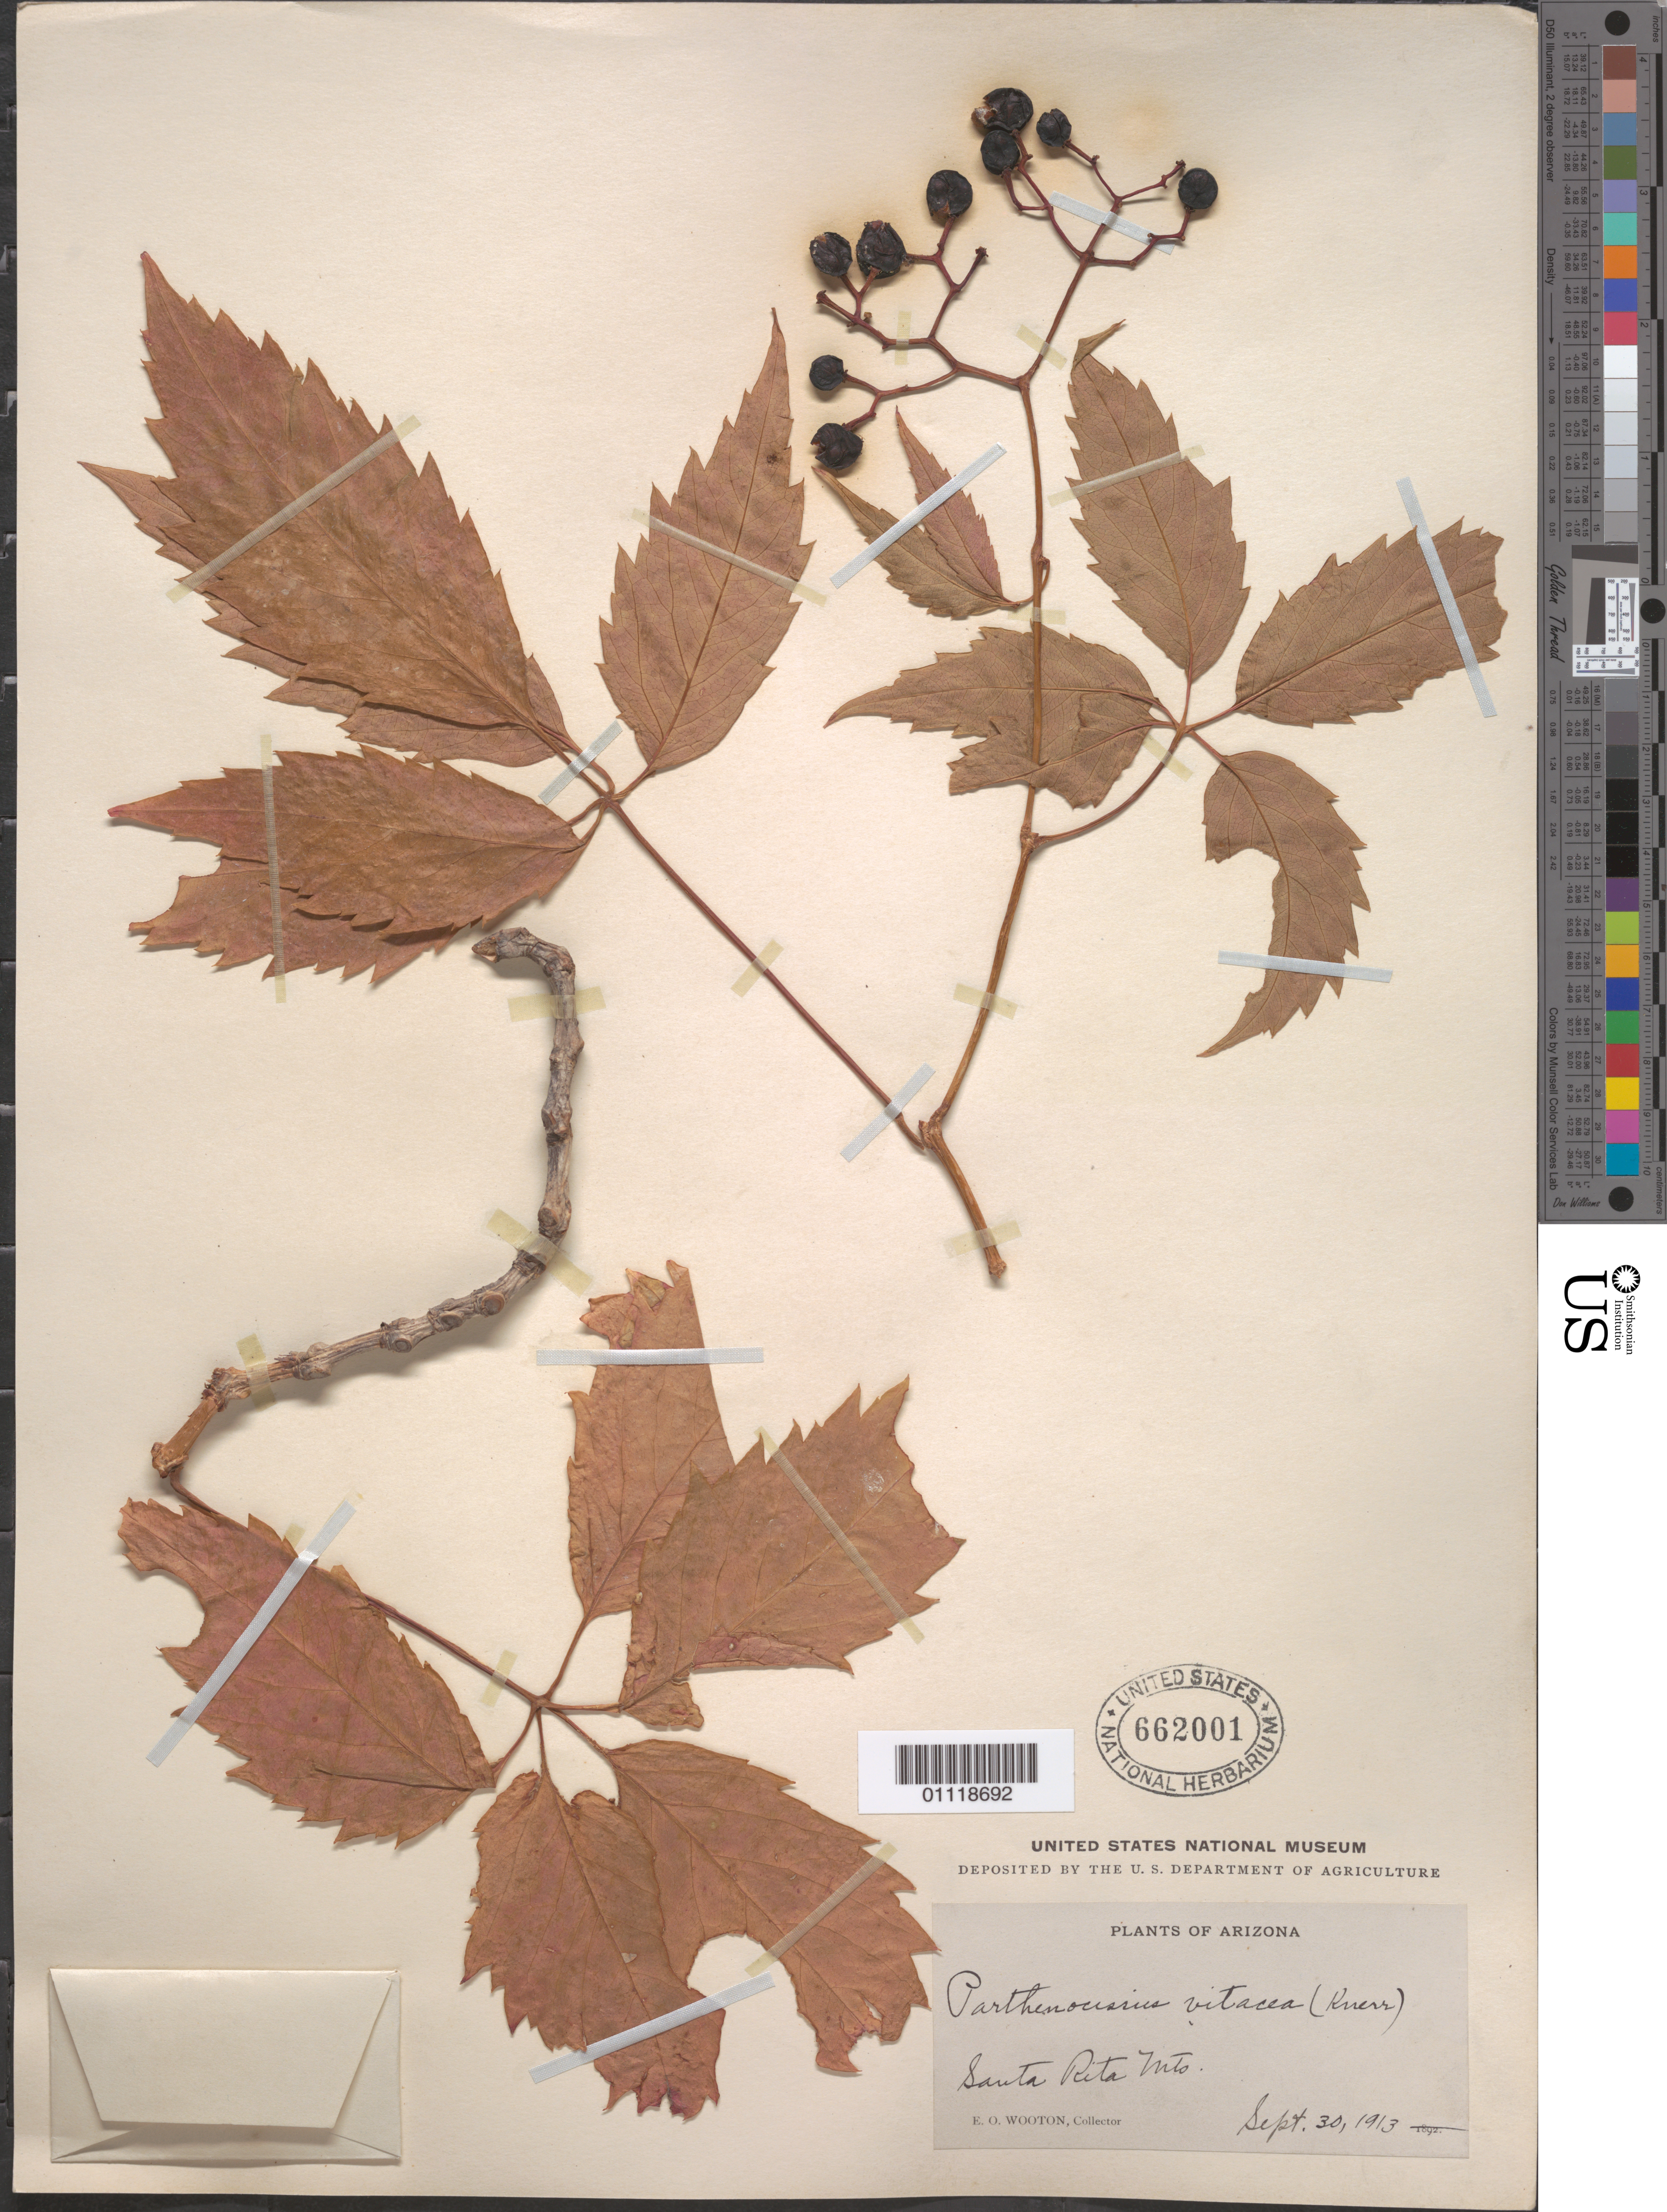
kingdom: Plantae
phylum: Tracheophyta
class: Magnoliopsida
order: Vitales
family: Vitaceae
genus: Parthenocissus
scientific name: Parthenocissus vitacea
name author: (Knerr) Hitchc.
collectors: E. O. Wooton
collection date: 1913-09-30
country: United States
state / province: Arizona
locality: Santa Rita Mts.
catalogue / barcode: US 662001